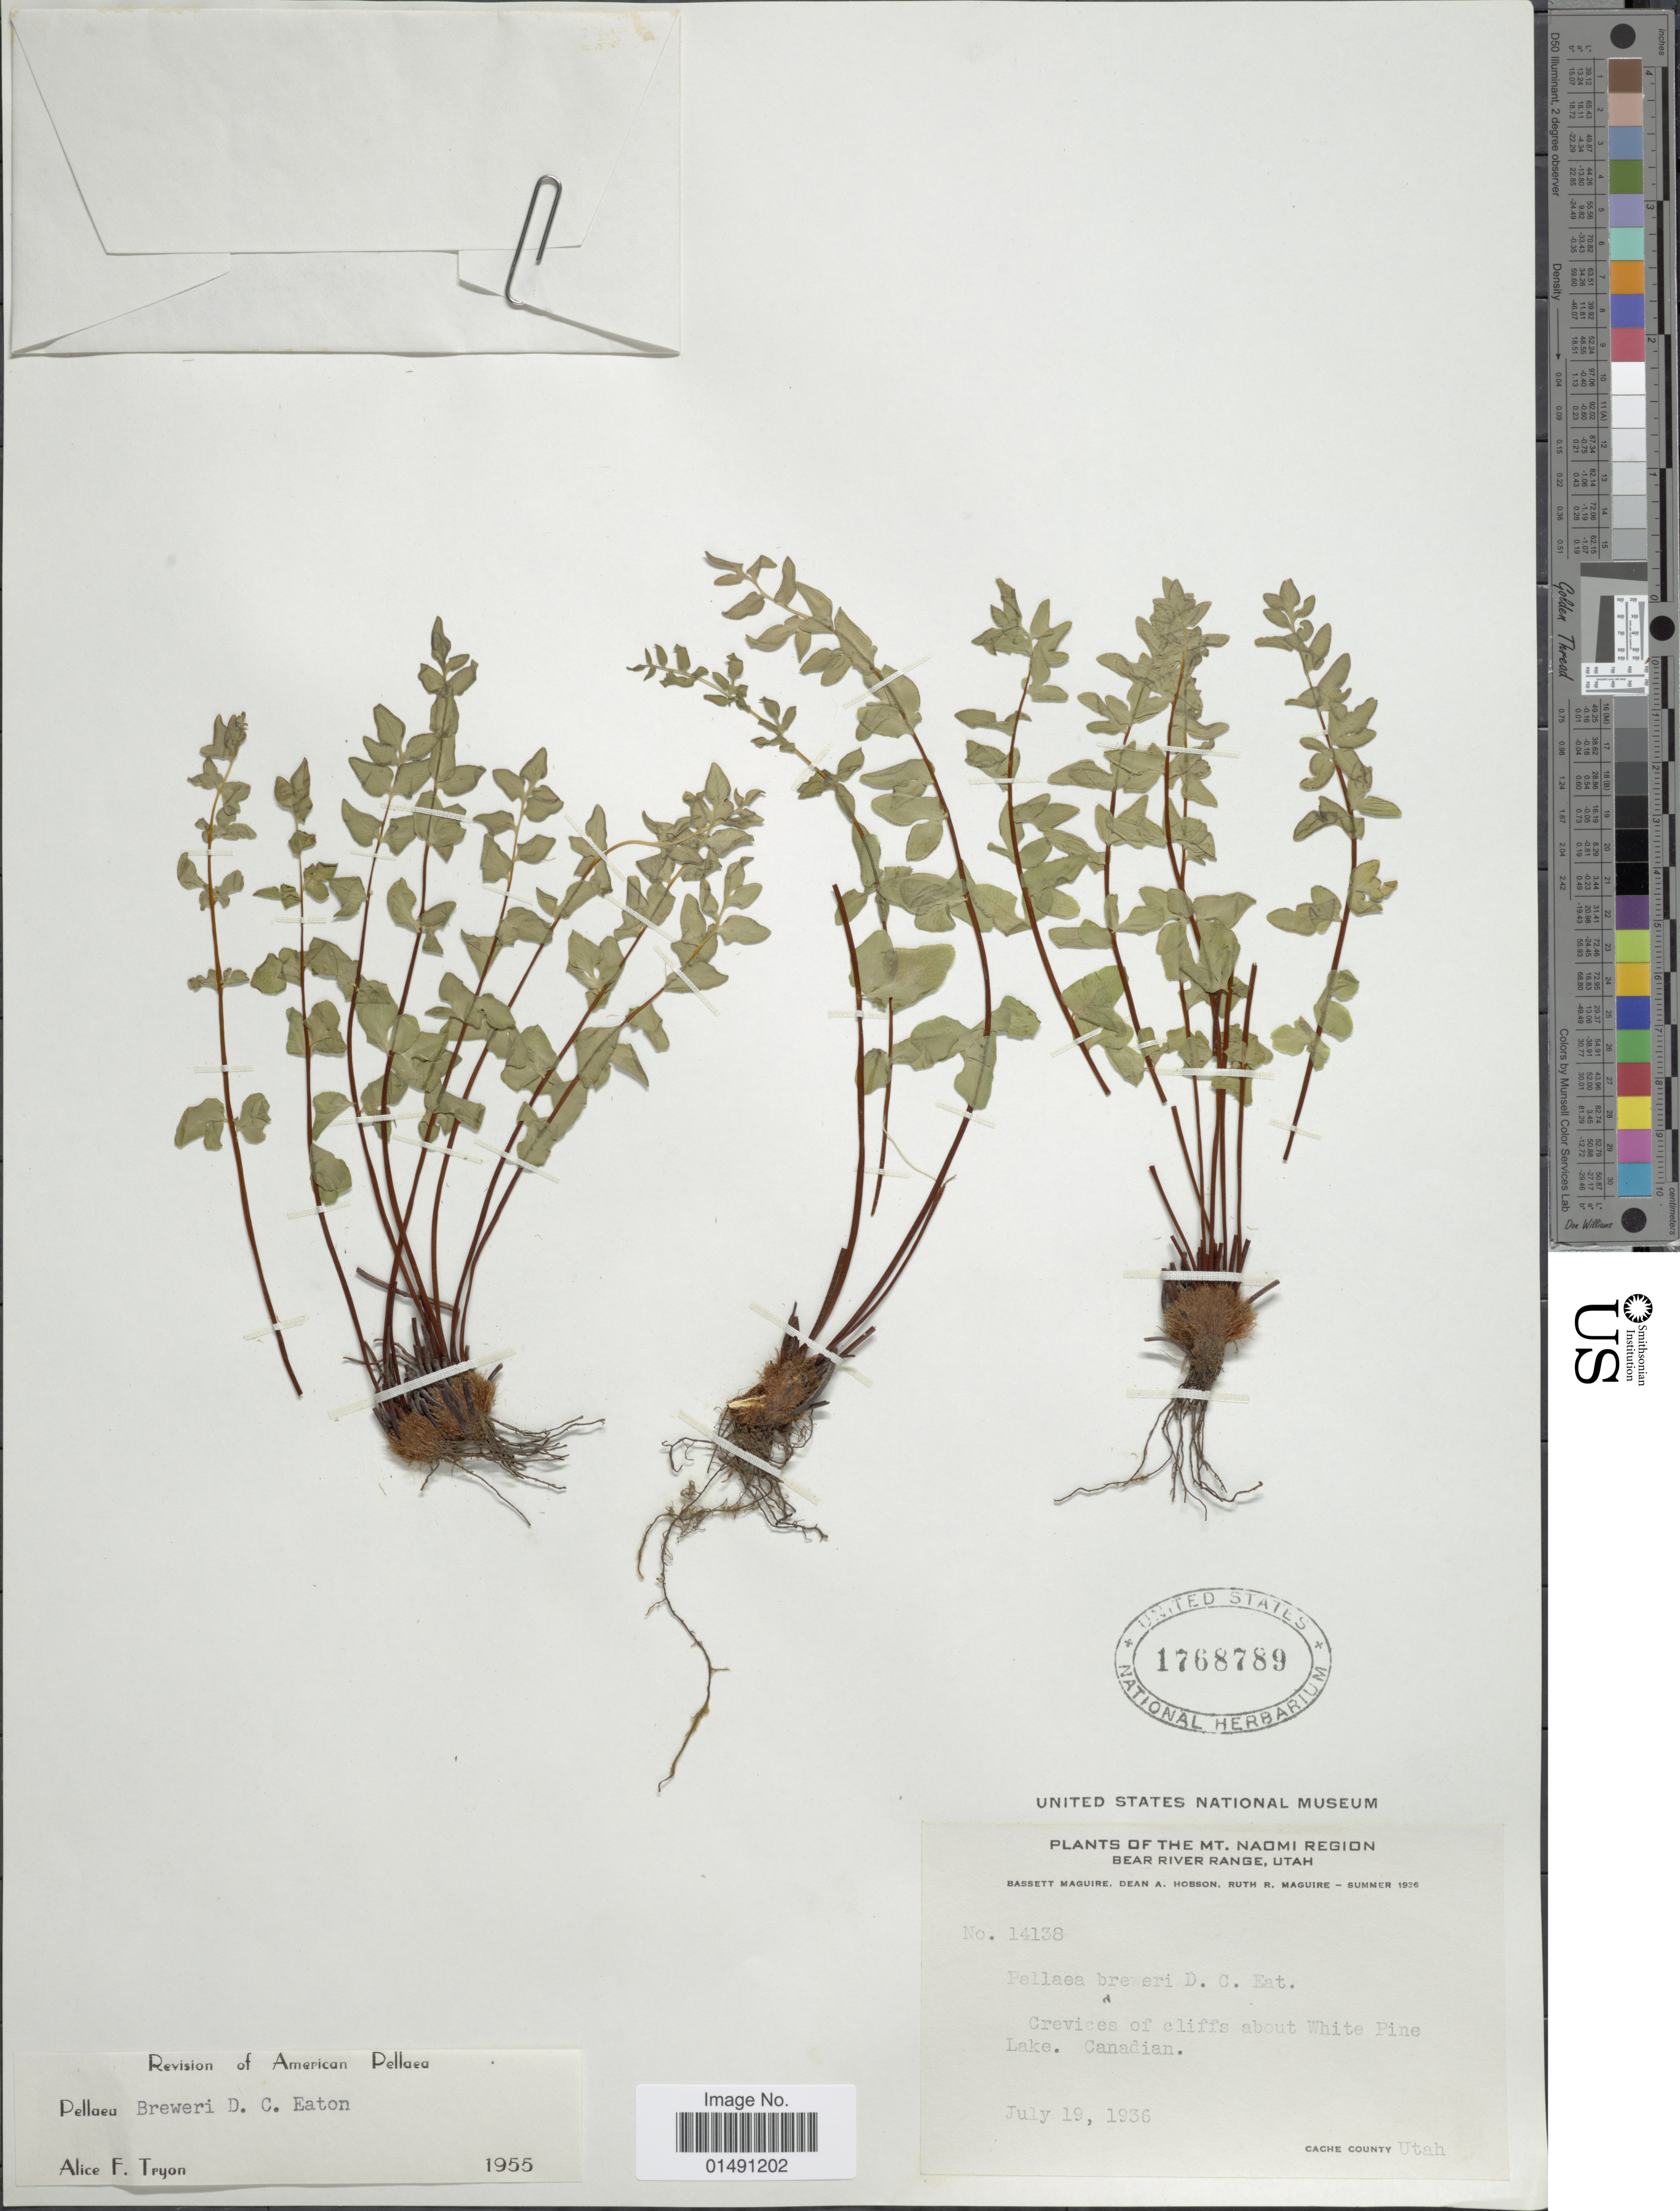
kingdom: Plantae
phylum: Tracheophyta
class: Polypodiopsida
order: Polypodiales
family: Pteridaceae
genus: Pellaea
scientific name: Pellaea breweri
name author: D.C. Eaton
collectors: B. Maguire, D. Hobson & R. R. Maguire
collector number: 14138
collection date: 1936-07-19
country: United States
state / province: Utah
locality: The Mt. Naomi Region, Bear River Range, Crevices of cliffs about White Pine Lake. Canadian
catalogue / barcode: US 1768789